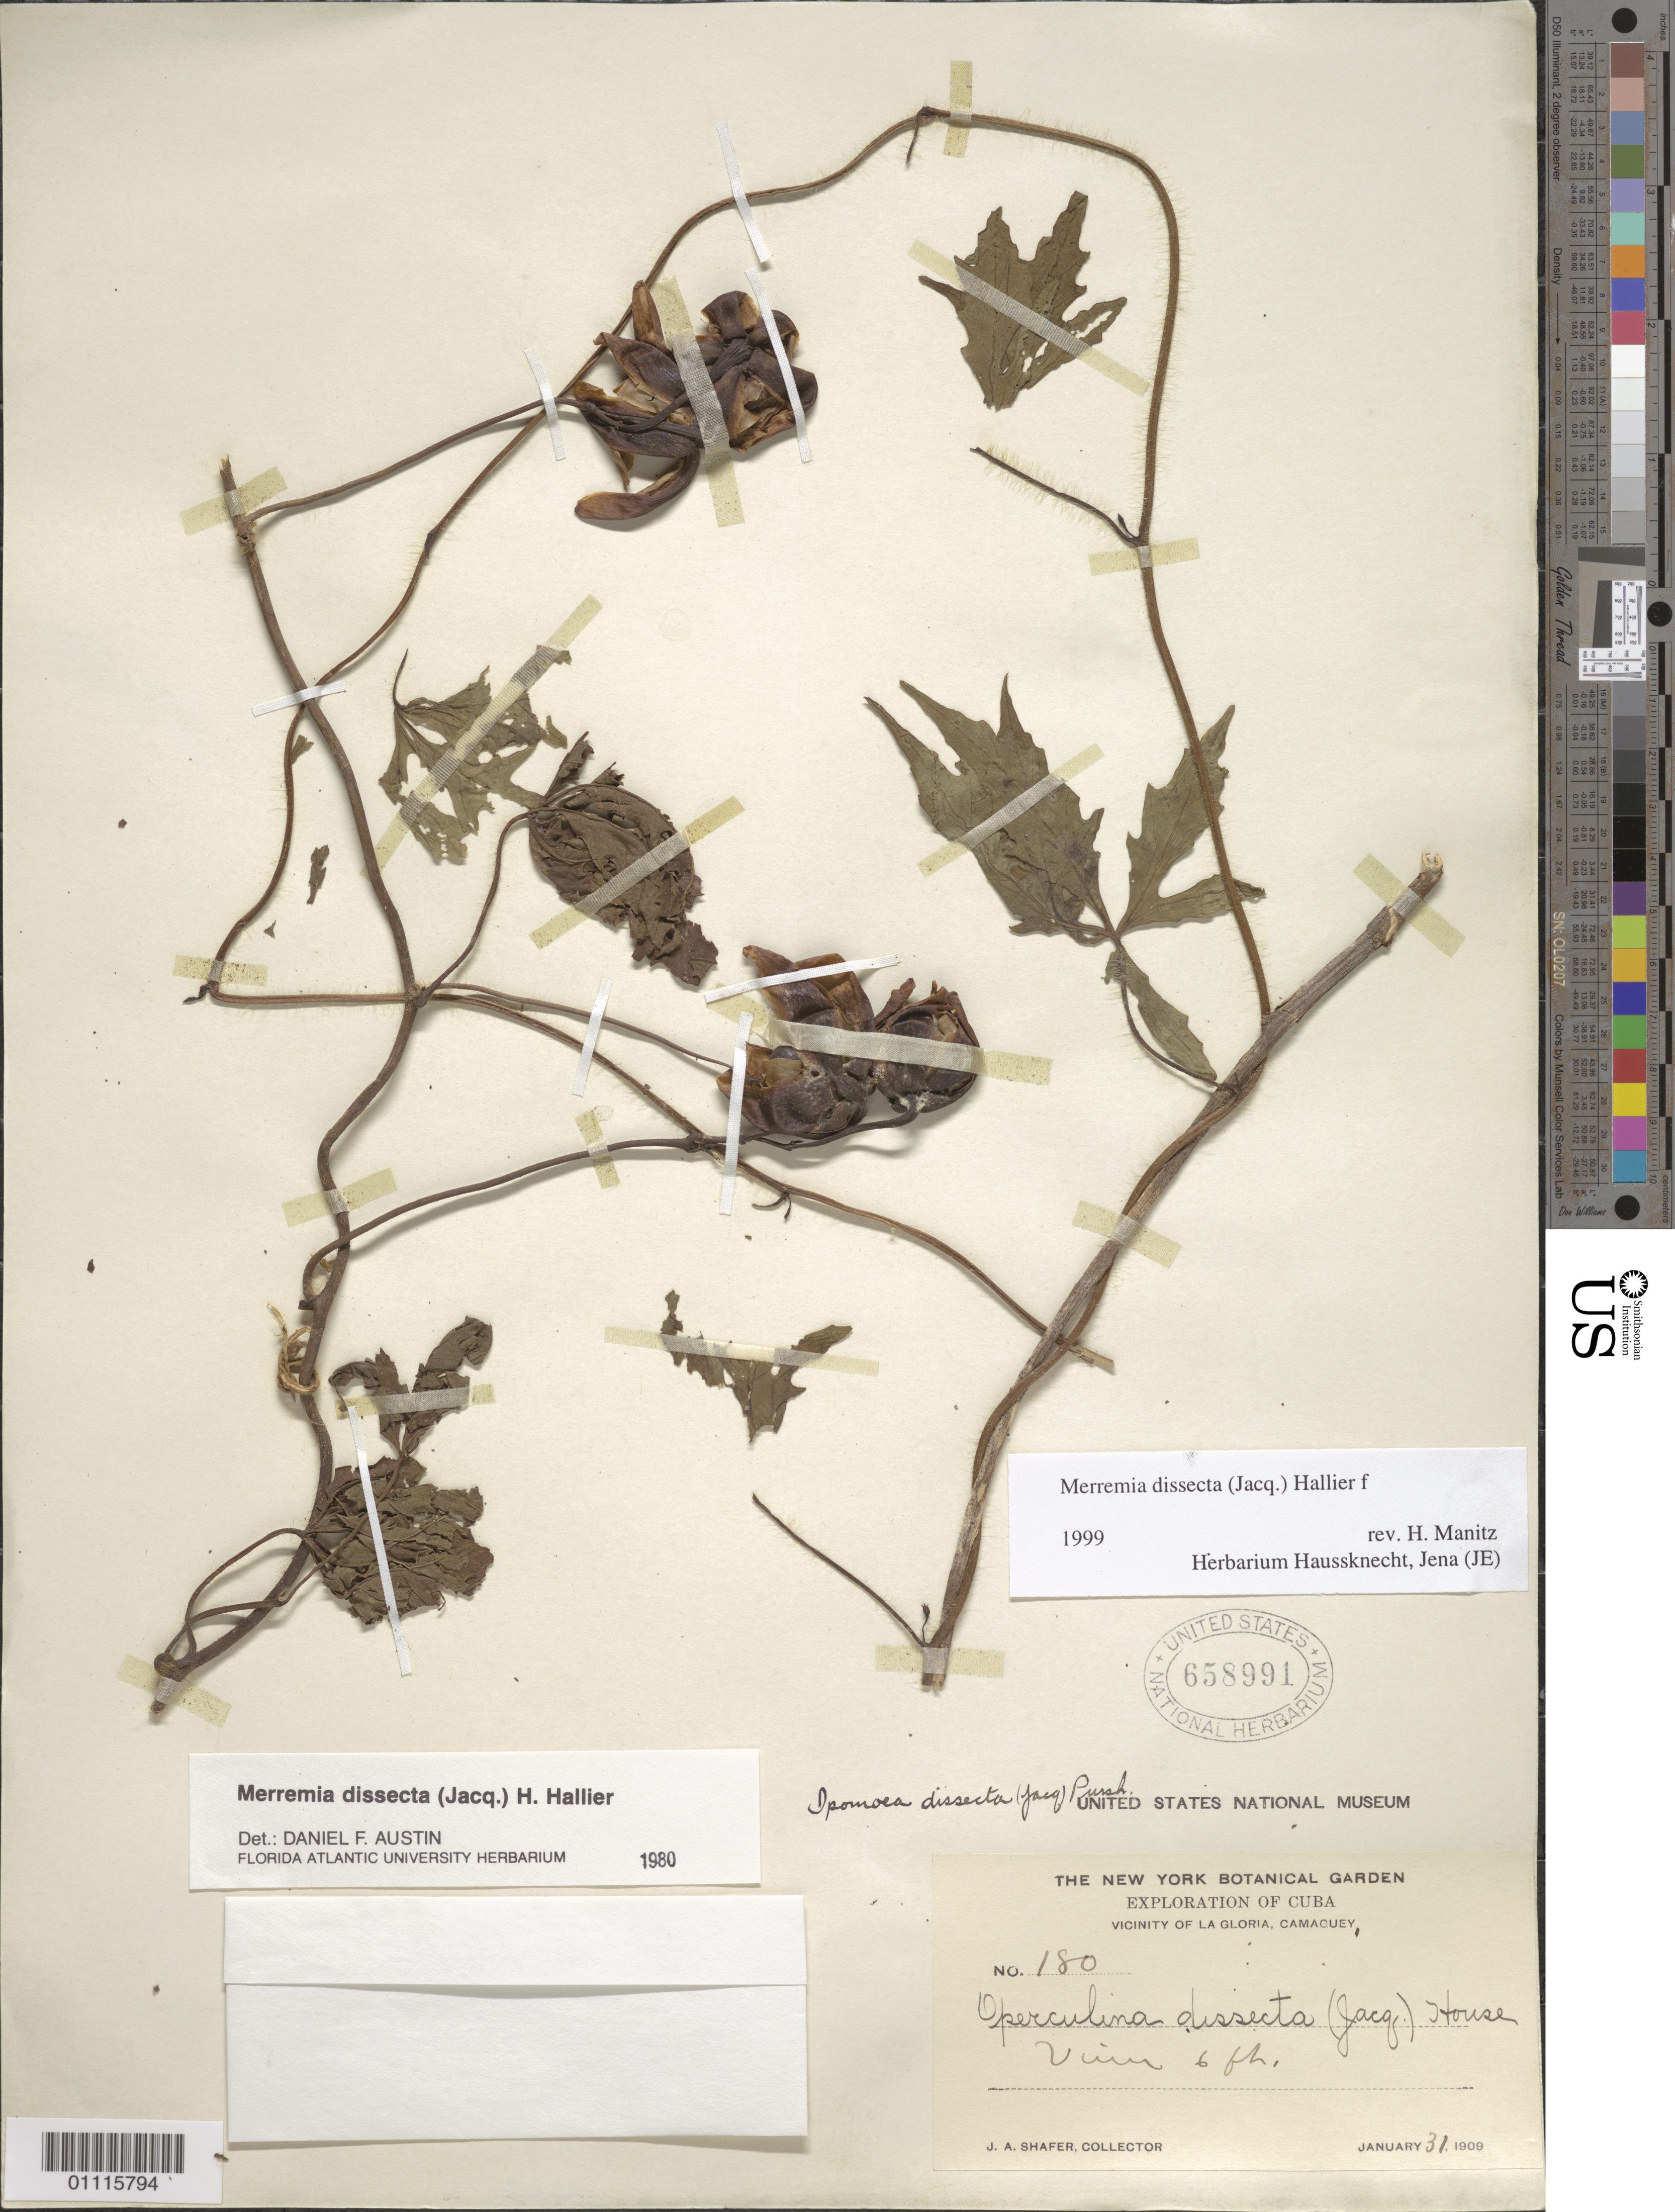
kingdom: Plantae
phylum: Tracheophyta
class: Magnoliopsida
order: Solanales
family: Convolvulaceae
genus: Distimake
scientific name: Distimake dissectus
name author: (Jacq.) A. R. Simões & Staples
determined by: Strong, Mark T., (BOT), Smithsonian Institution - National Museum of Natural History (UNITED STATES)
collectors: J. A. Shafer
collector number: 180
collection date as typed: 31 Jan 1909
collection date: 1909-01-31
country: Cuba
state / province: Camagüey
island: Cuba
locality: Vicinity of La Gloria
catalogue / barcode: US 658991